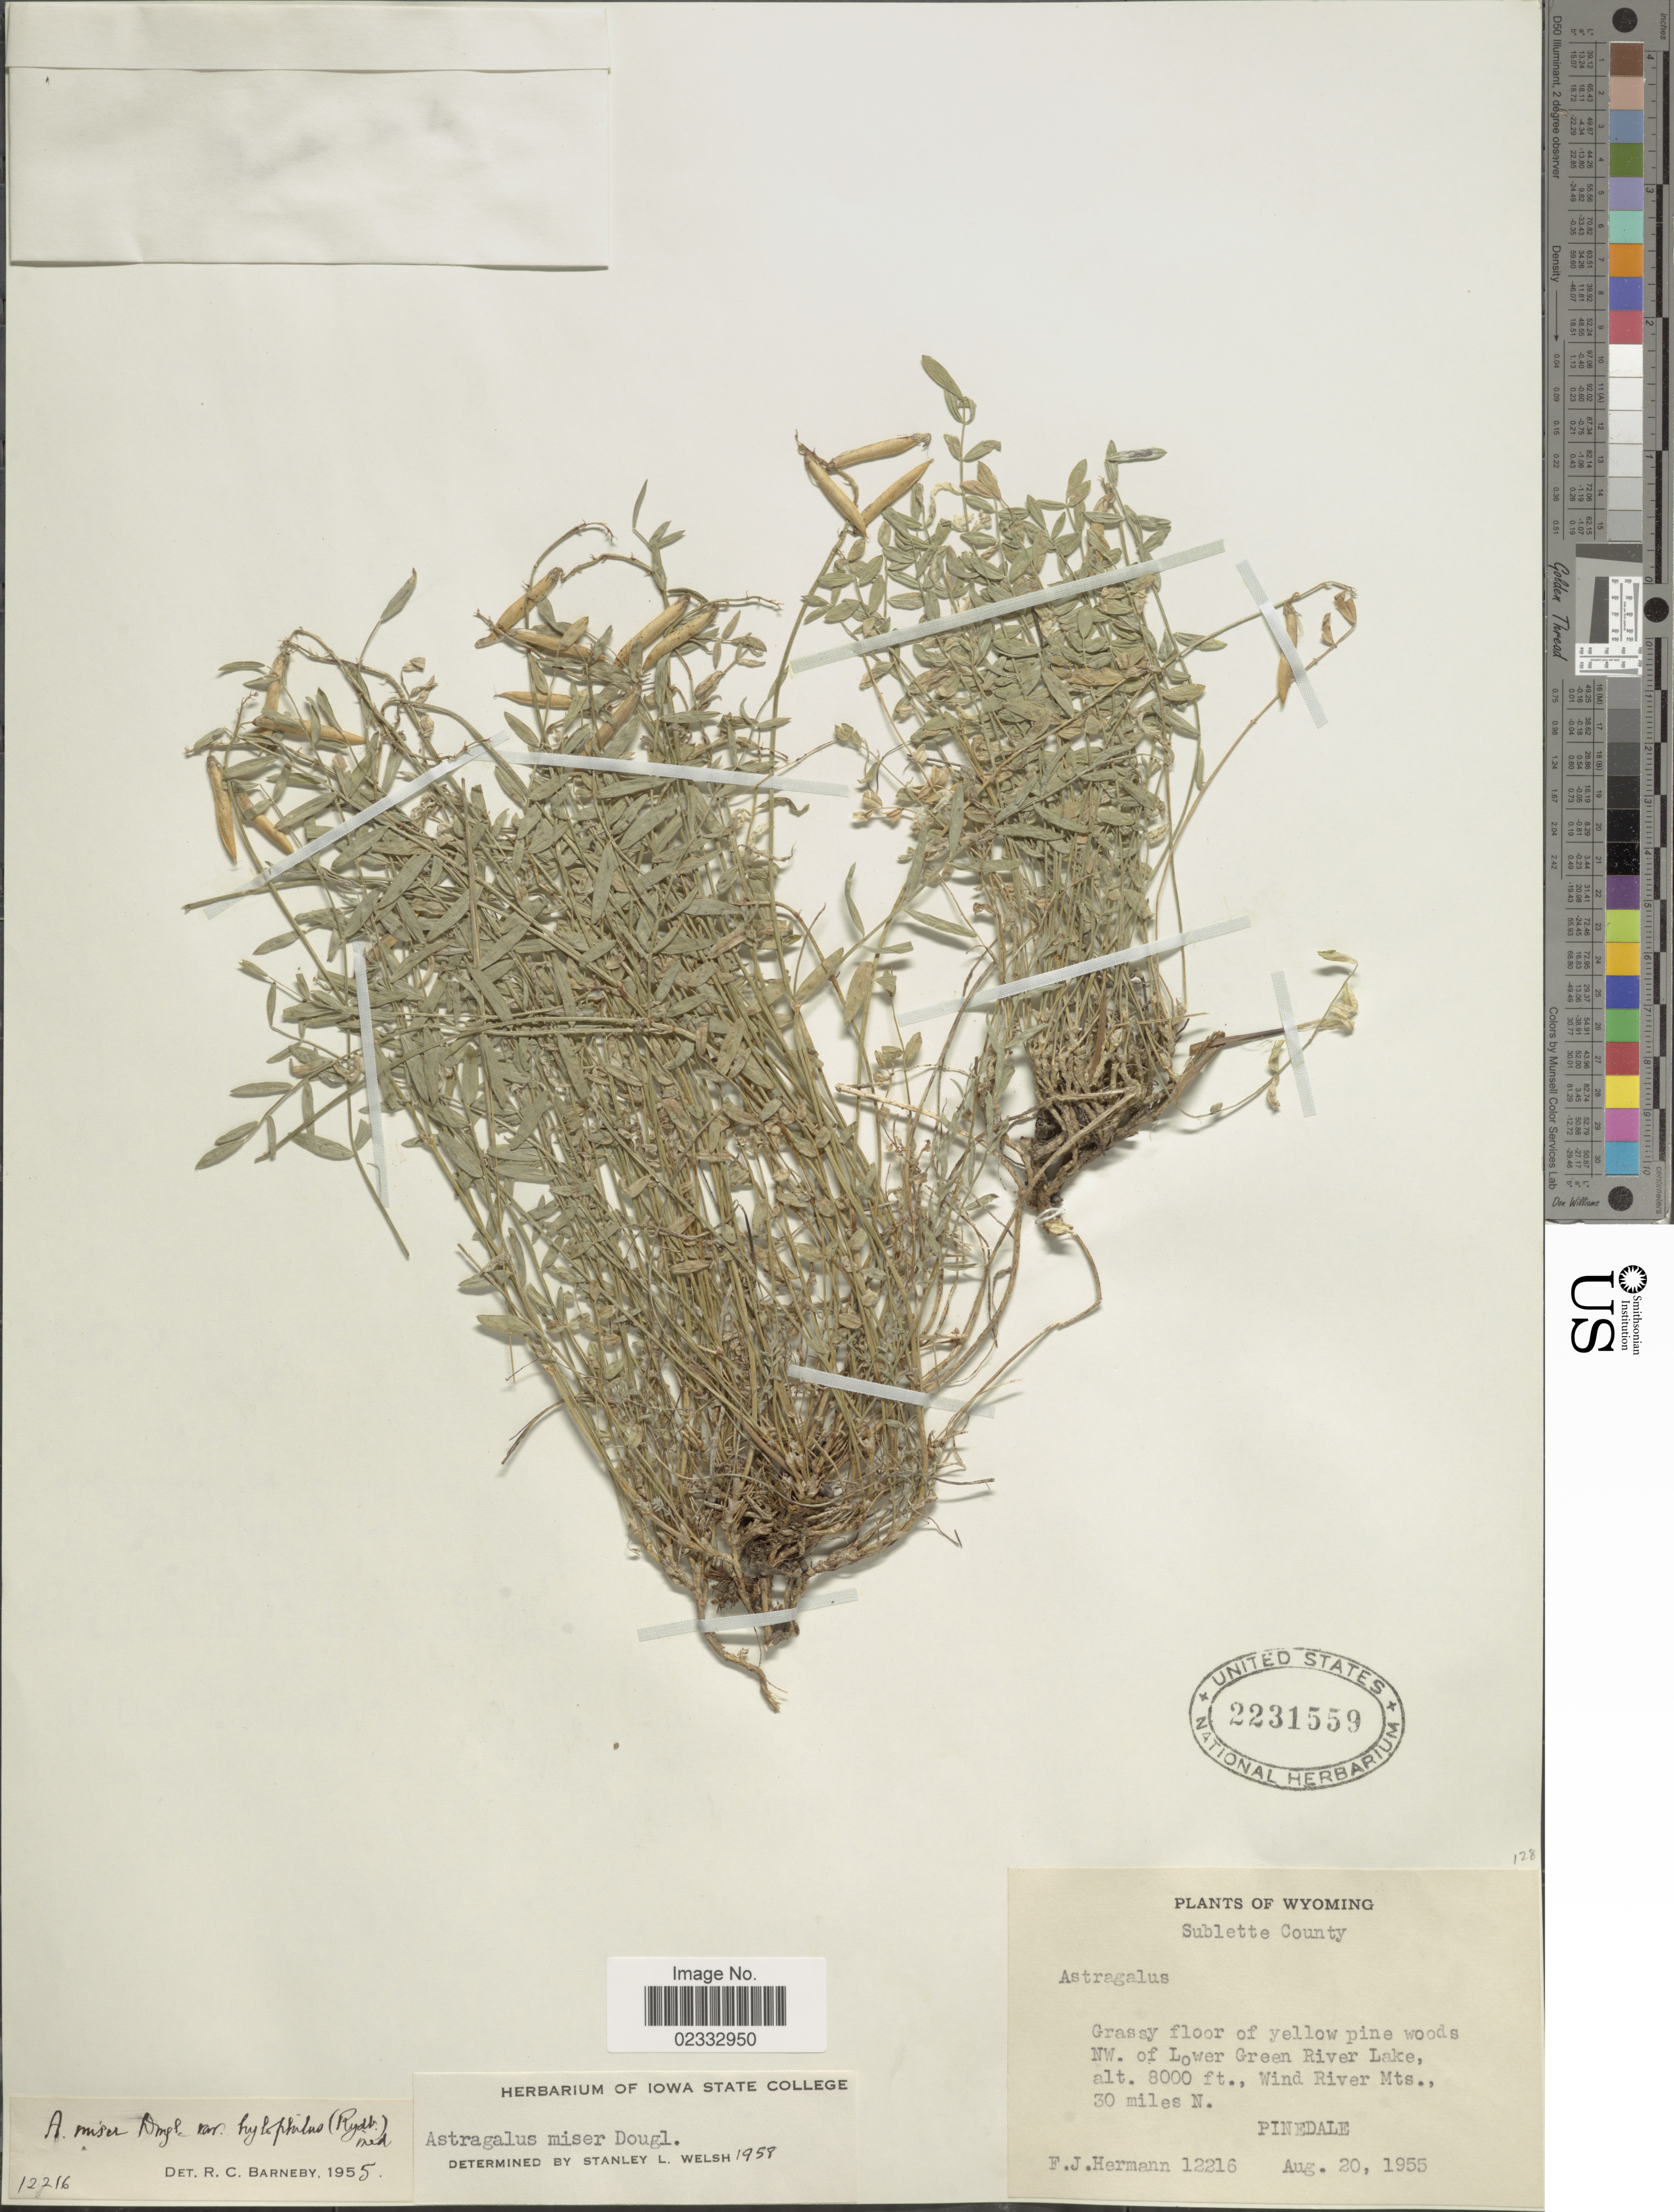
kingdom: Plantae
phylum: Tracheophyta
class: Magnoliopsida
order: Fabales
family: Fabaceae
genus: Astragalus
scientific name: Astragalus miser var. hylophilus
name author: (Rydb.) Barneby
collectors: F. J. Hermann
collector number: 12216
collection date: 1955-08-20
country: United States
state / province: Wyoming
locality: NW of Lower Green River Lake, Wind River Mts., 30 miles N Pinedale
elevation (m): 2438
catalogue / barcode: US 2231559